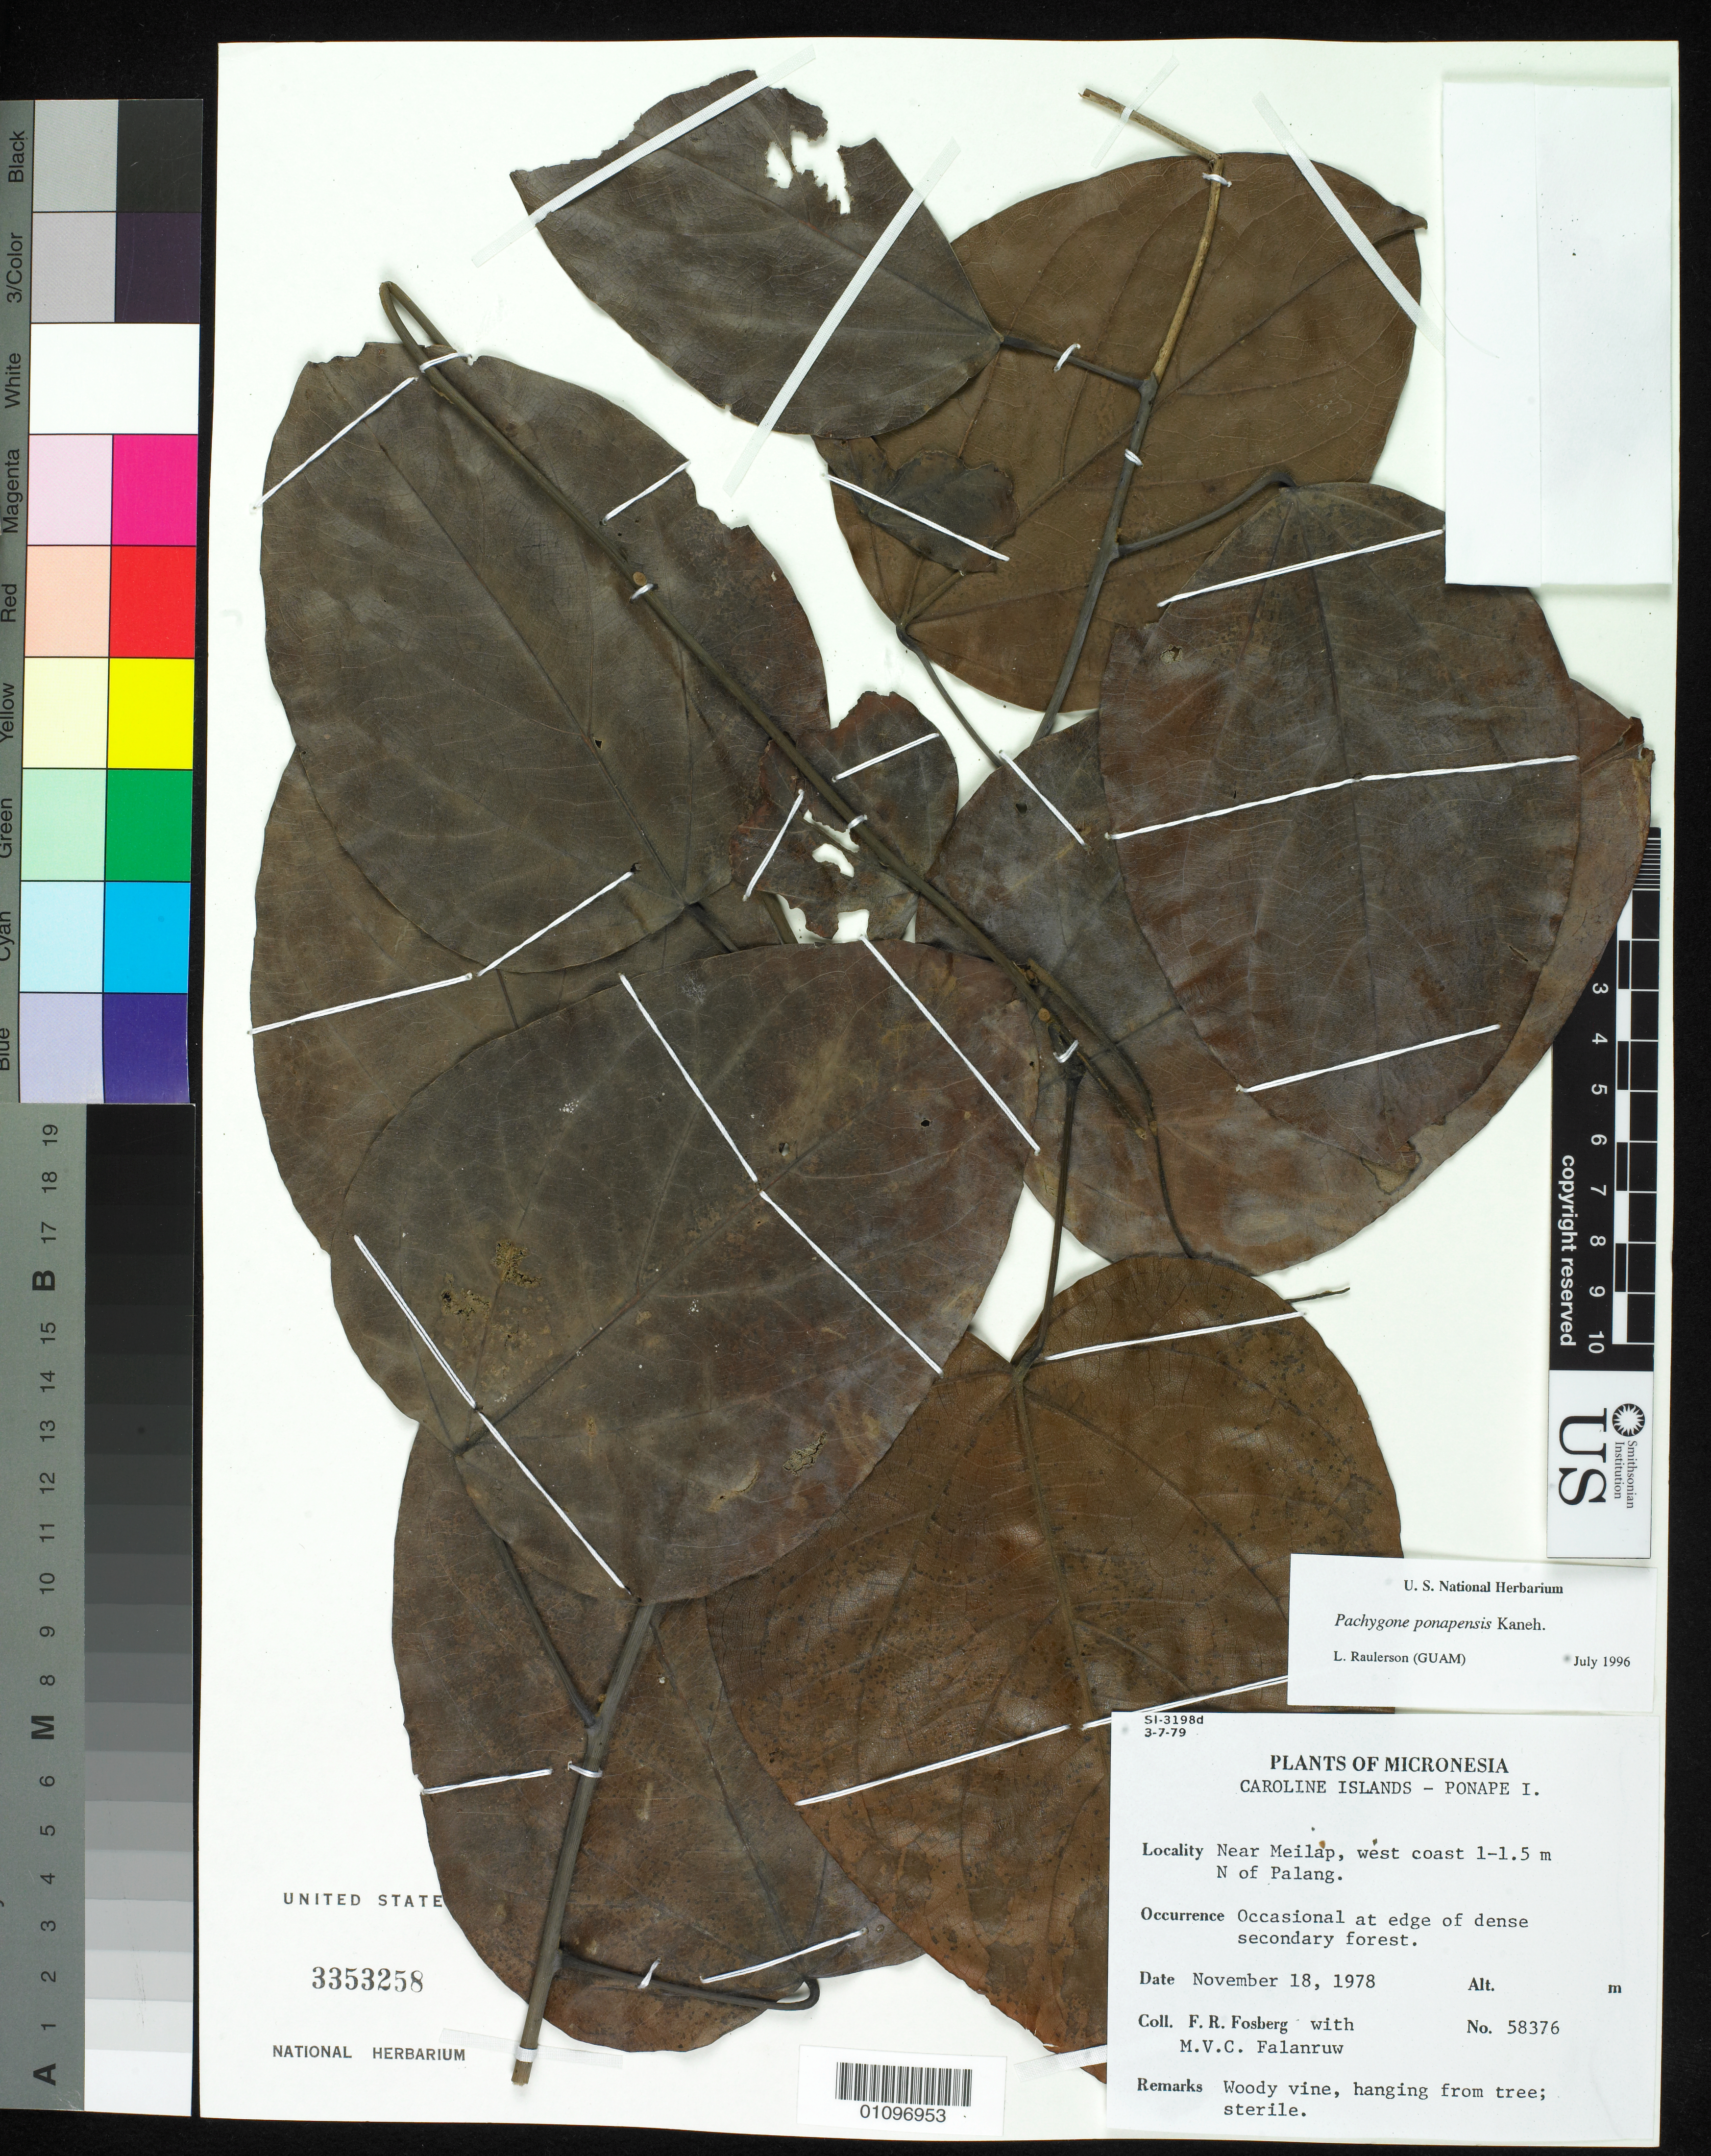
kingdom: Plantae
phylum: Tracheophyta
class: Magnoliopsida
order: Ranunculales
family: Menispermaceae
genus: Pachygone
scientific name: Pachygone ponapensis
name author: Kaneh.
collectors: F. R. Fosberg & M. V. Falanruw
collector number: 58376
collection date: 1978-11-18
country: Micronesia, Federated States of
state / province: Pohnpei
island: Pohnpei [Ponape]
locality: Near Meilap, west coast 1-1.5M N of Palang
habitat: Occasional at edge of dense secondary forest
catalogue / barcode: US 3353258